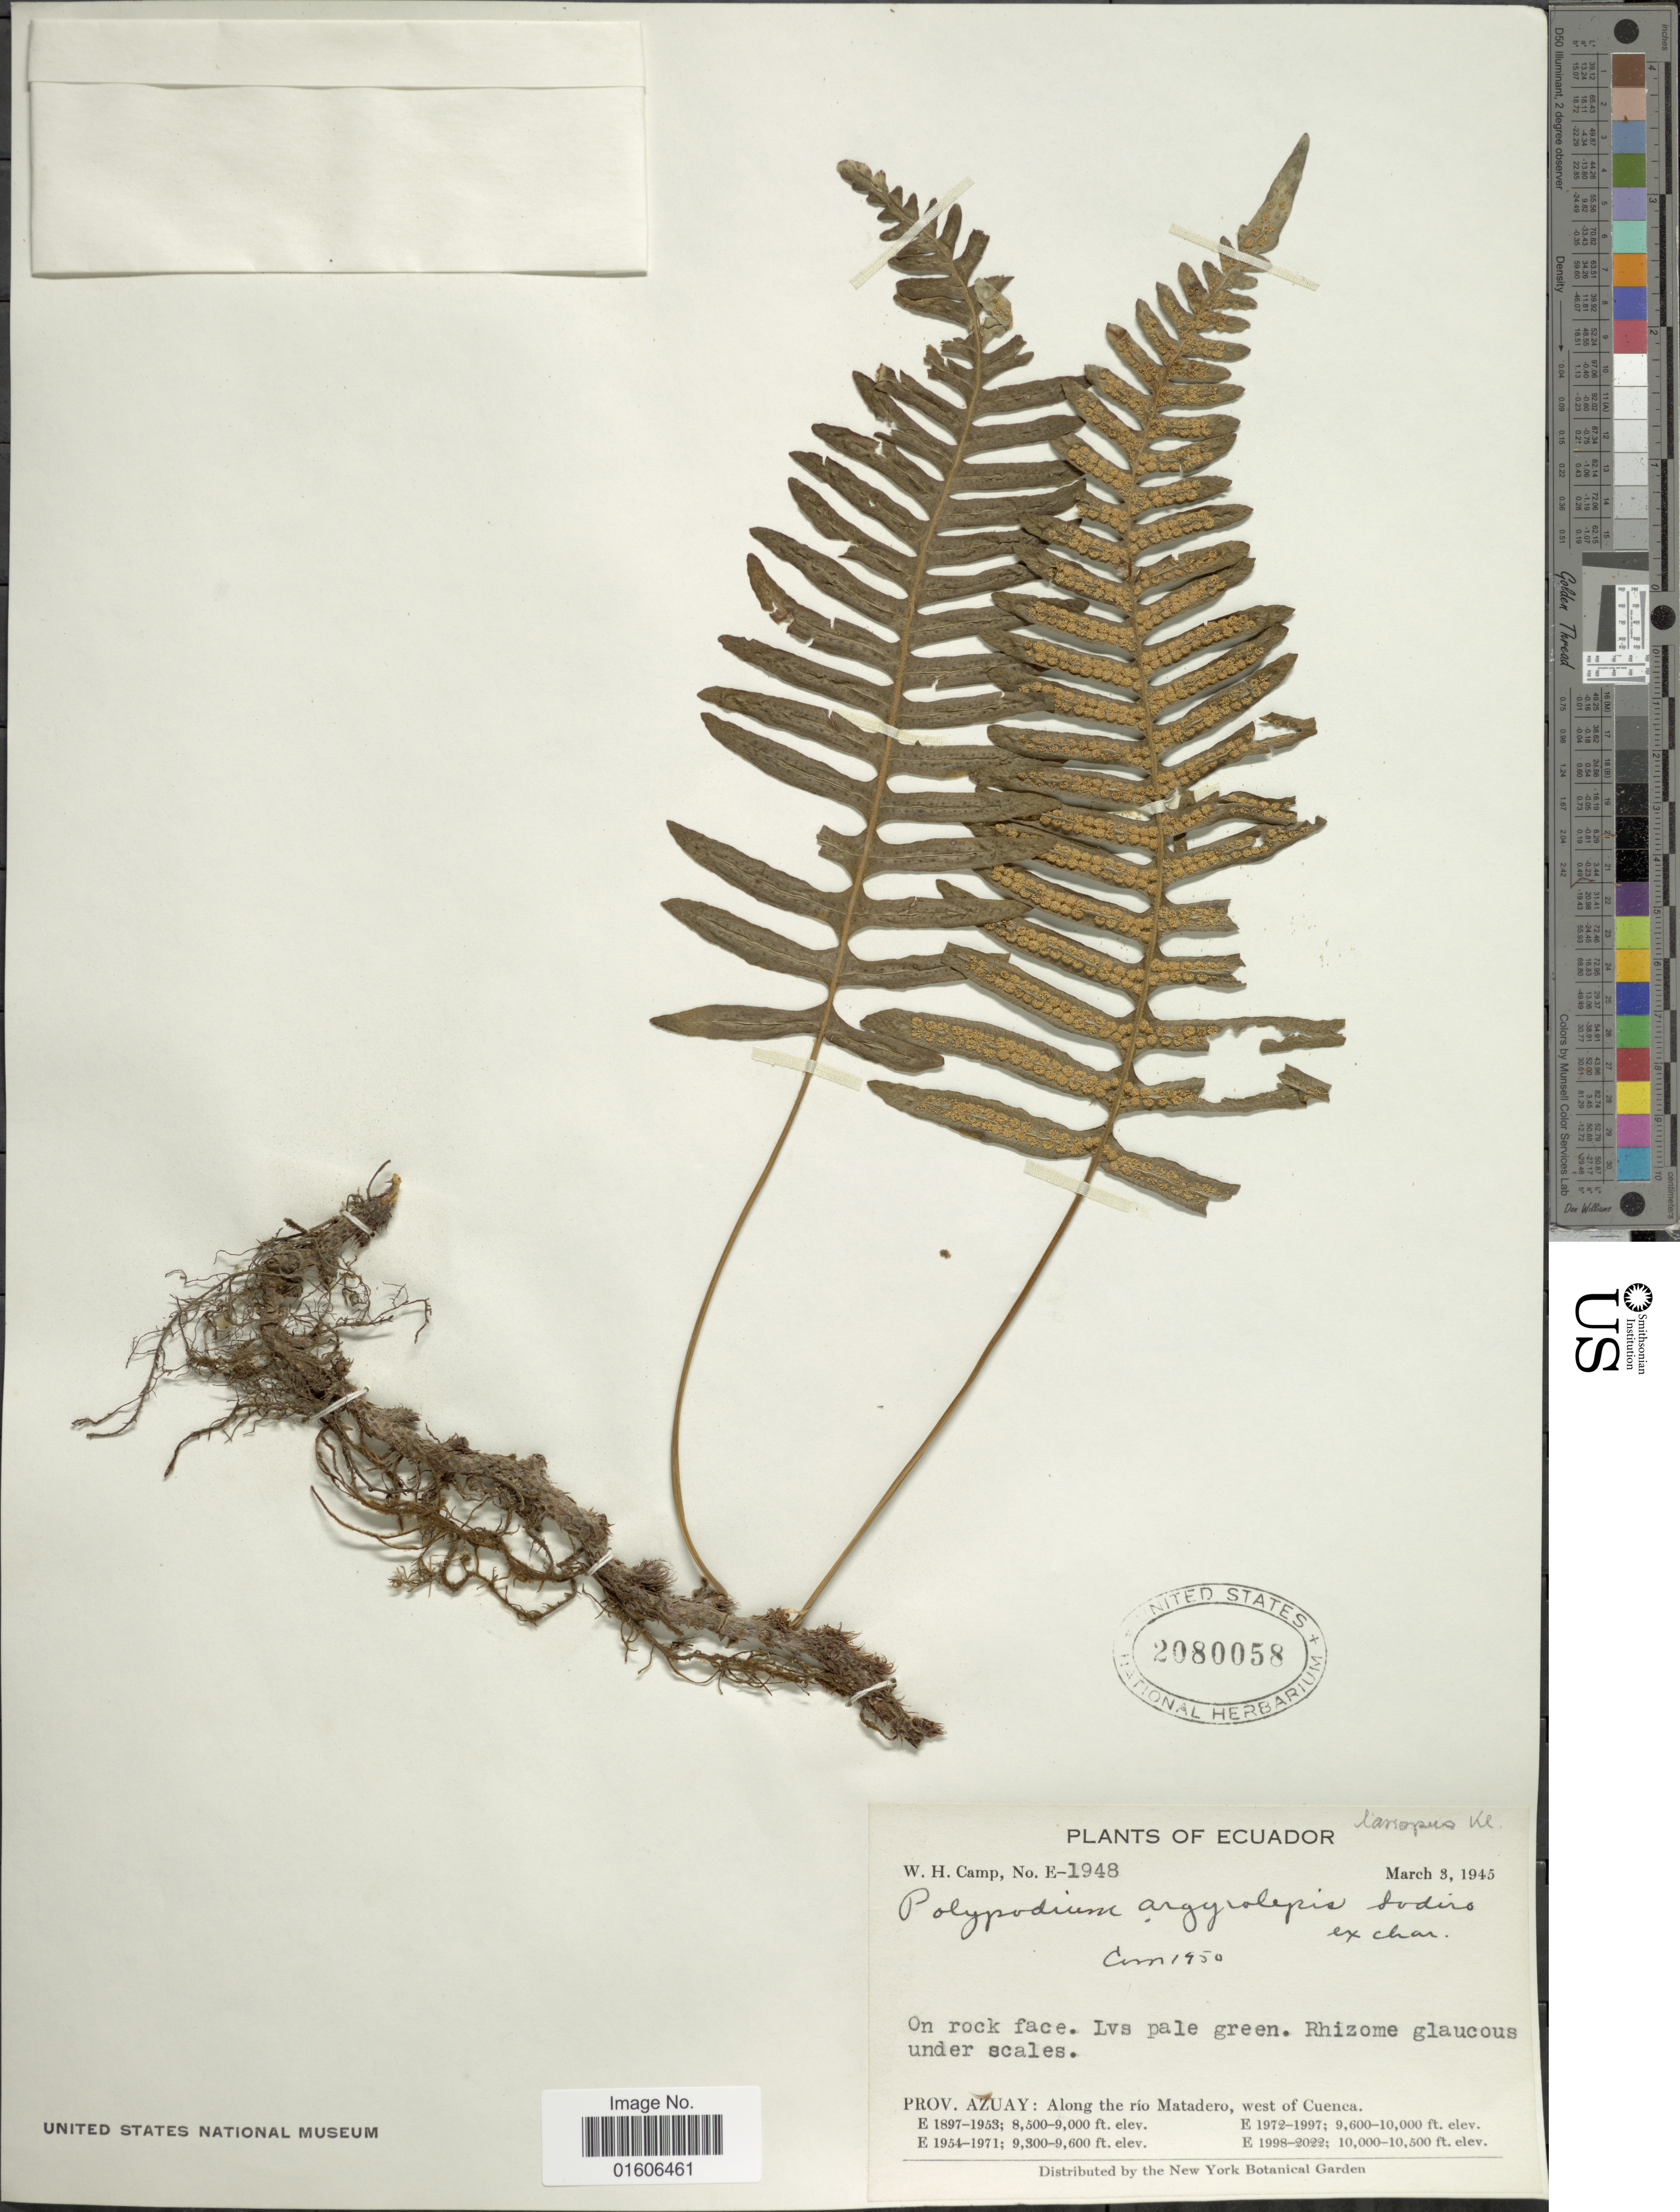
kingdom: Plantae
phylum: Tracheophyta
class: Polypodiopsida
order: Polypodiales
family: Polypodiaceae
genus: Serpocaulon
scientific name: Serpocaulon lasiopus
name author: (Klotzsch) A.R. Sm.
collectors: W. H. Camp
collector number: E-1948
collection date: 1945-03-03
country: Ecuador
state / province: Azuay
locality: Prov. Azuay: Along the rio Matadero, west of Cuenca.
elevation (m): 2591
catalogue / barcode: US 2080058